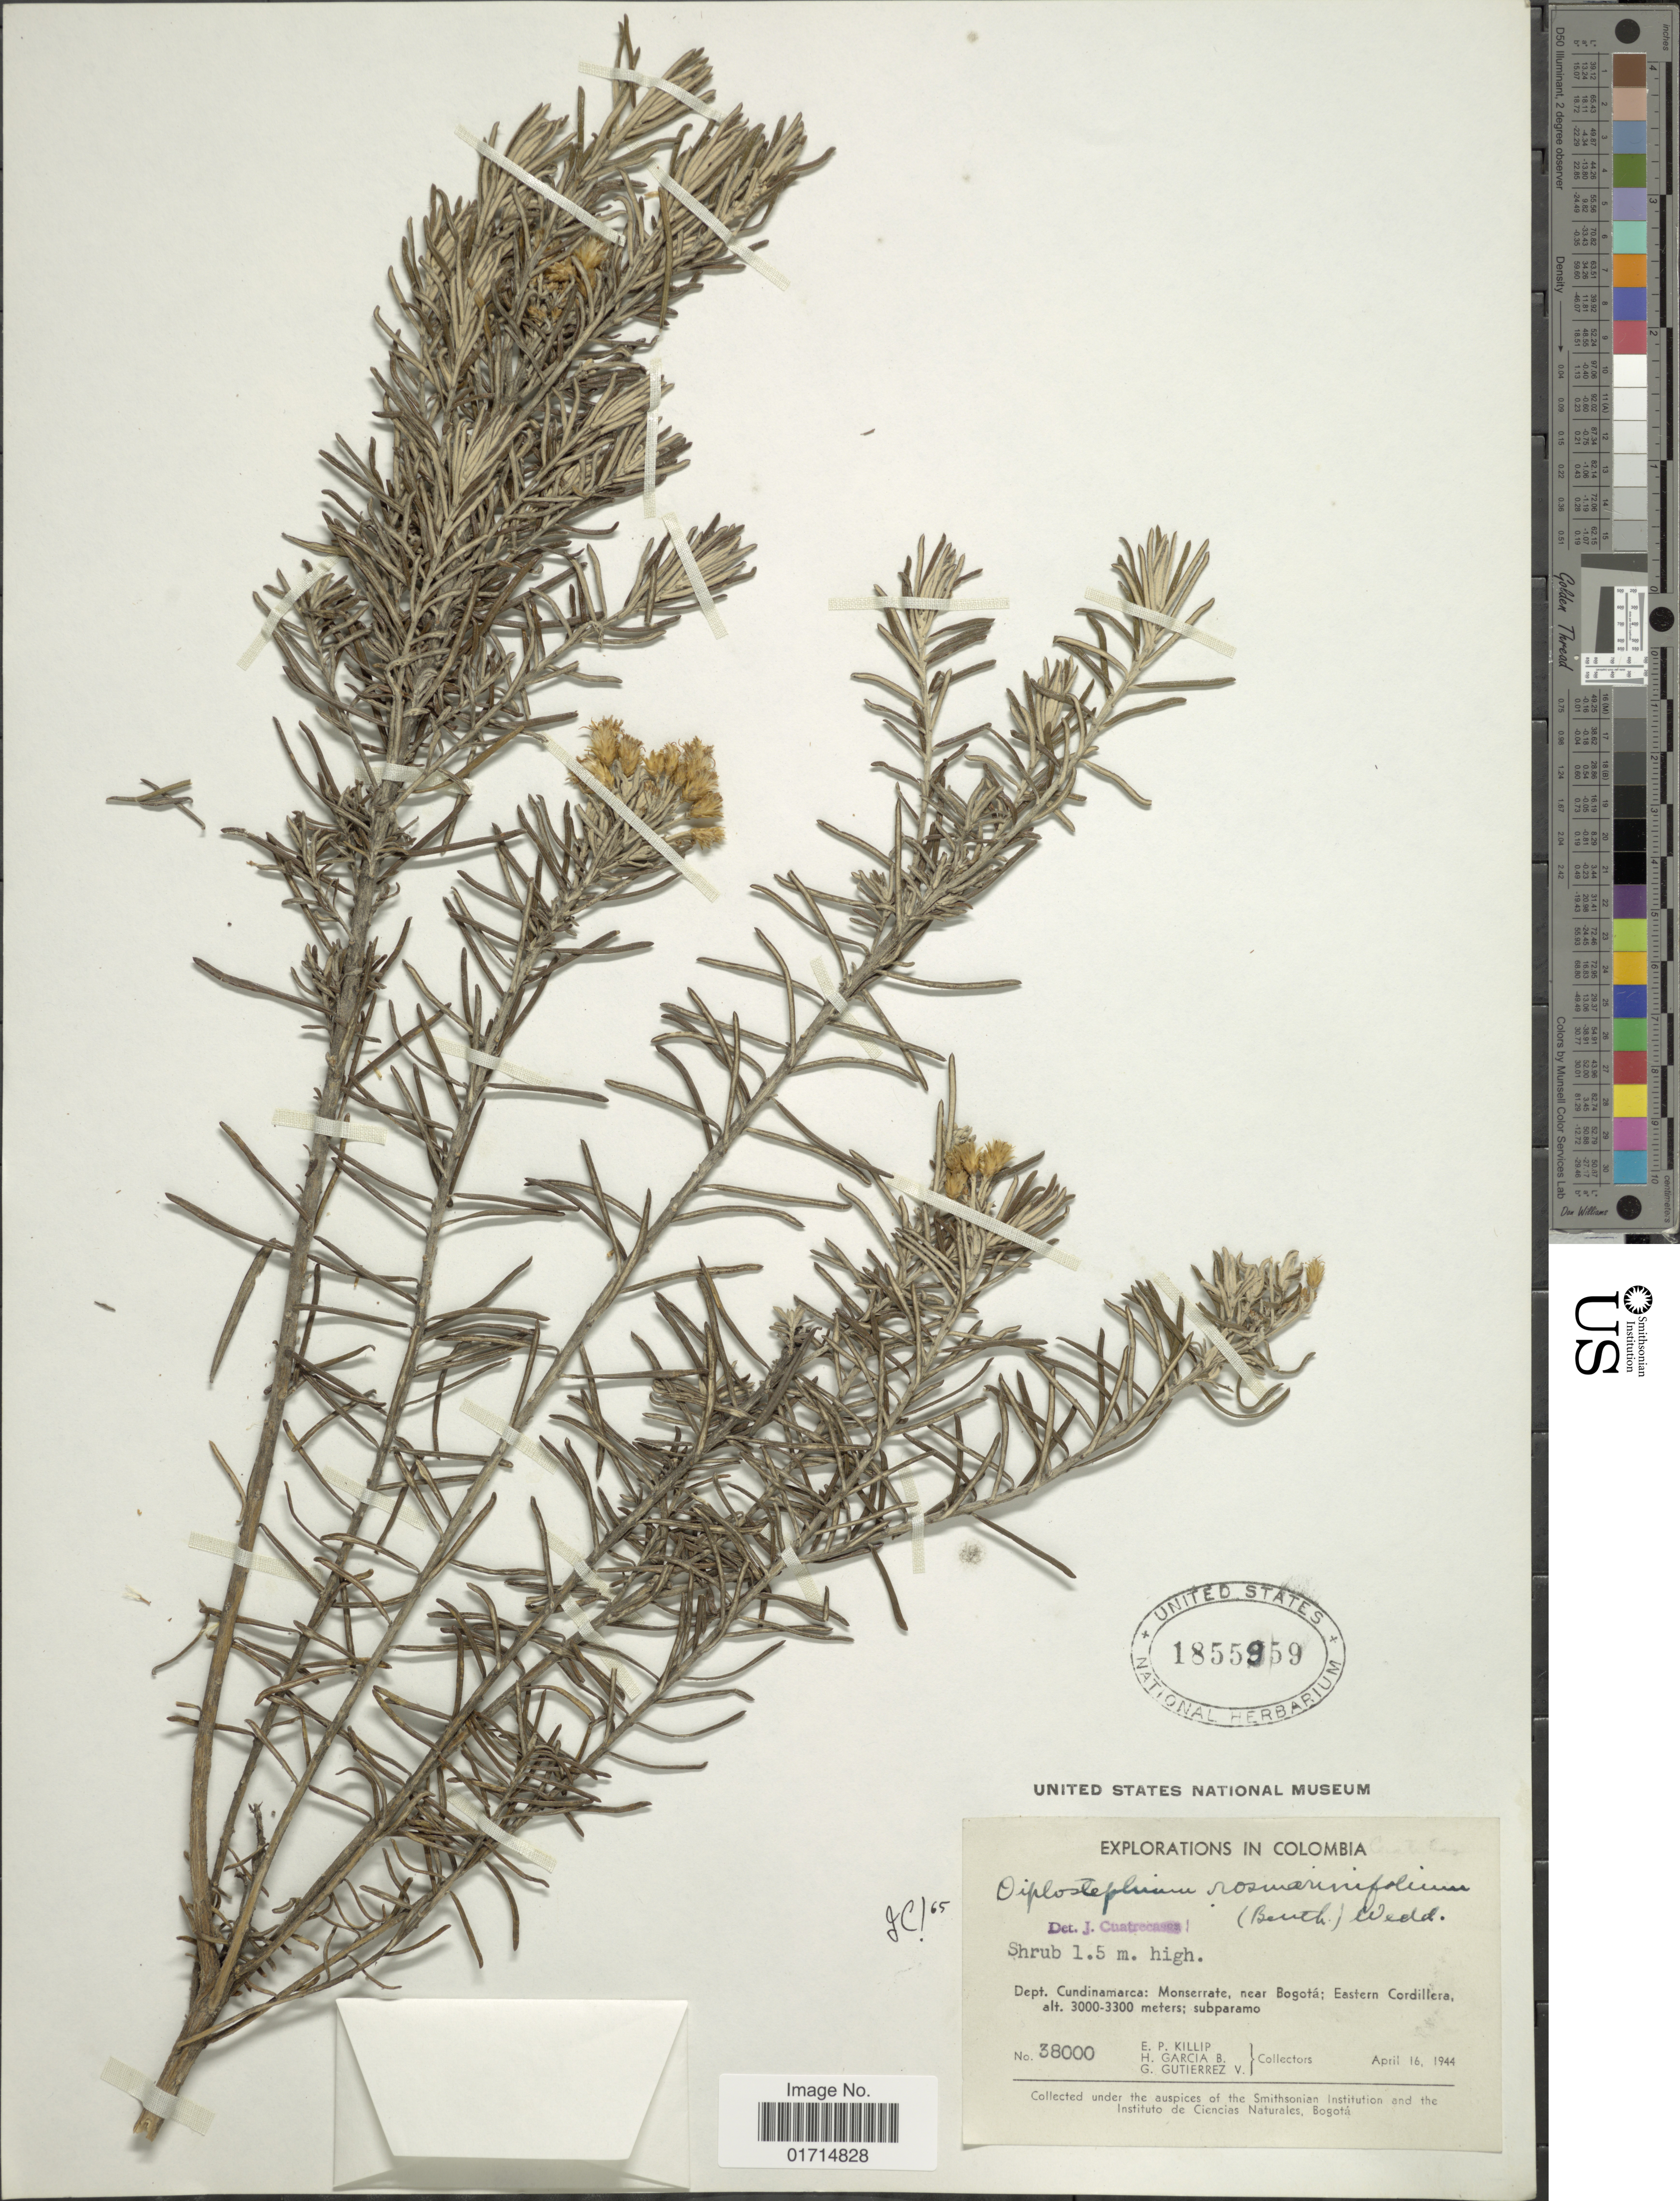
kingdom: Plantae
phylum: Tracheophyta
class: Magnoliopsida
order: Asterales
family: Asteraceae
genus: Diplostephium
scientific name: Diplostephium rosmarinifolium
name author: (Benth.) Wedd.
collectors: E. P. Killip, H. García Barriga & G. Gutiérrez V.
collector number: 38000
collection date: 1944-04-16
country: Colombia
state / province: Cundinamarca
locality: Colombia. Dept. Cundinamarca: Monserrate, near Bogota; Eastern Cordillera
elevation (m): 3000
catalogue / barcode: US 1855959